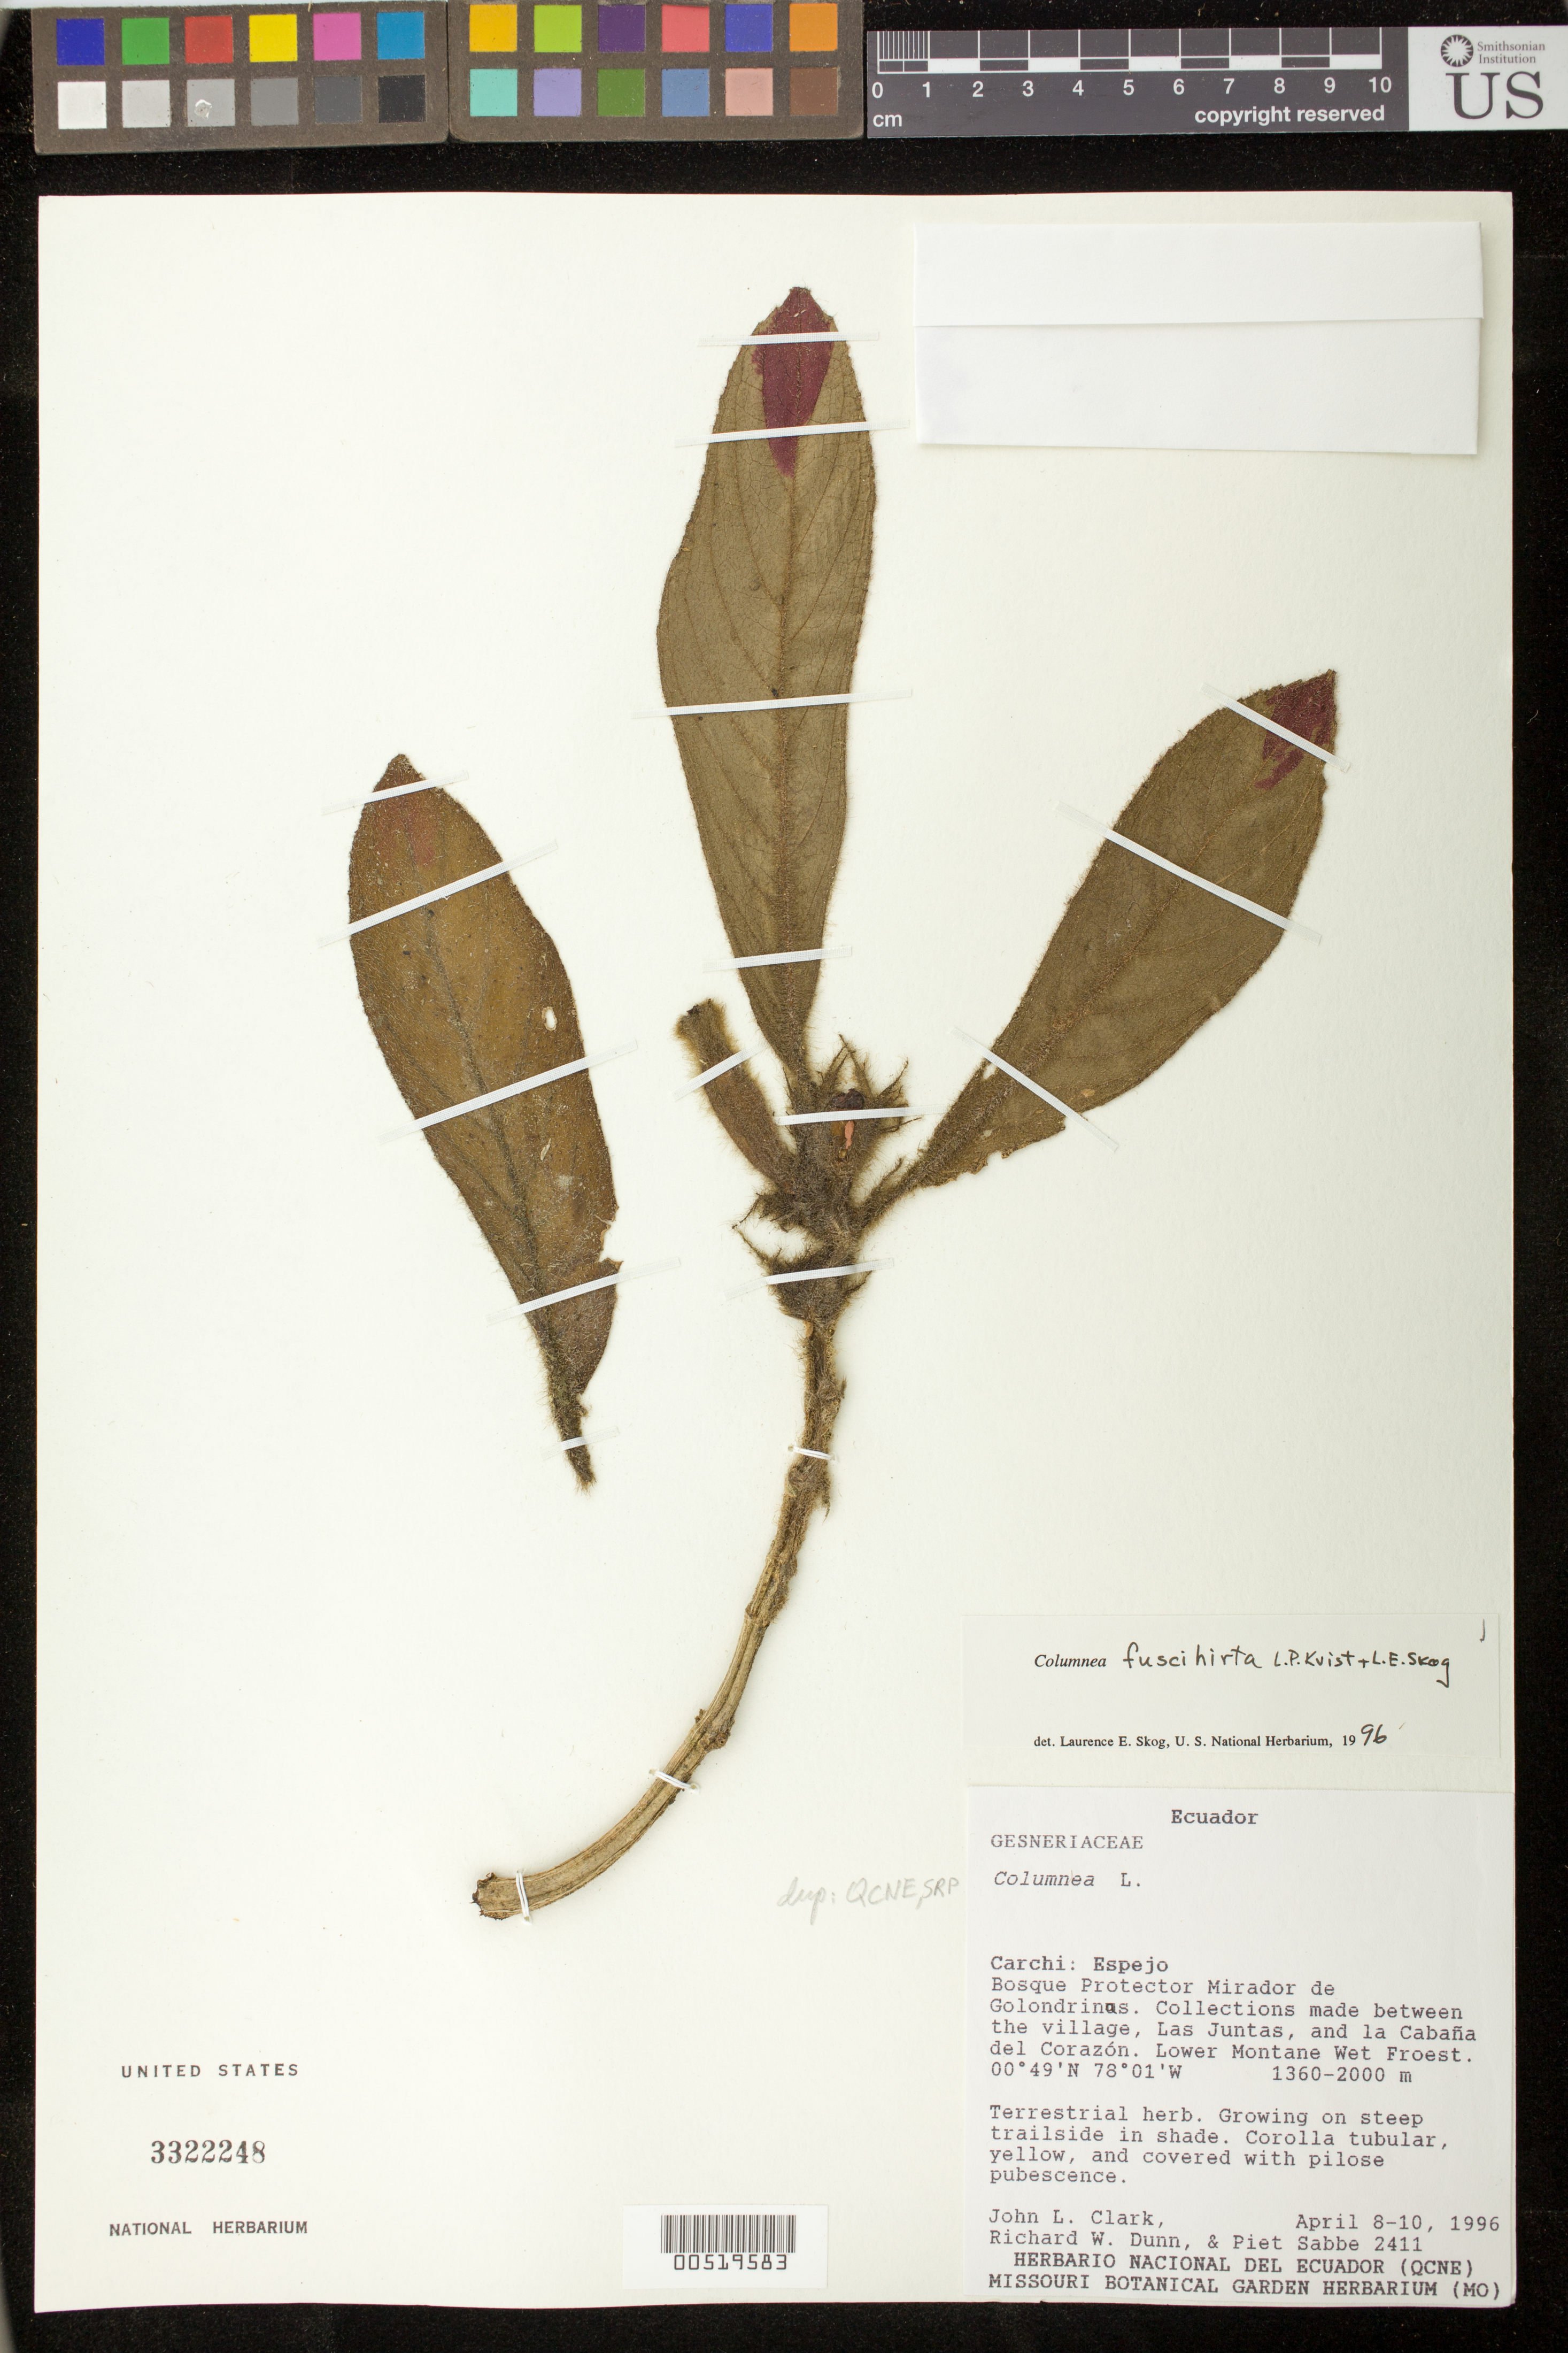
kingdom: Plantae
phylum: Tracheophyta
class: Magnoliopsida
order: Lamiales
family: Gesneriaceae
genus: Columnea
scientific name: Columnea fuscihirta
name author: L.P. Kvist & L.E. Skog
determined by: Skog, Laurence E.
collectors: J. L. Clark, R. Dunn & P. Sabbe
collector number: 2411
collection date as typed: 8-10 Apr 1996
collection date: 1996-04-08/1996-04-10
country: Ecuador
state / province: Carchi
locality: Espejo, Bosque Protector Mirador de Golondrinas; between the village, Las Juntas, and la Cabaña del Corazón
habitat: Lower montane wet forest; growing on steep trailside in shade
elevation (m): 1360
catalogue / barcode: US 3322248